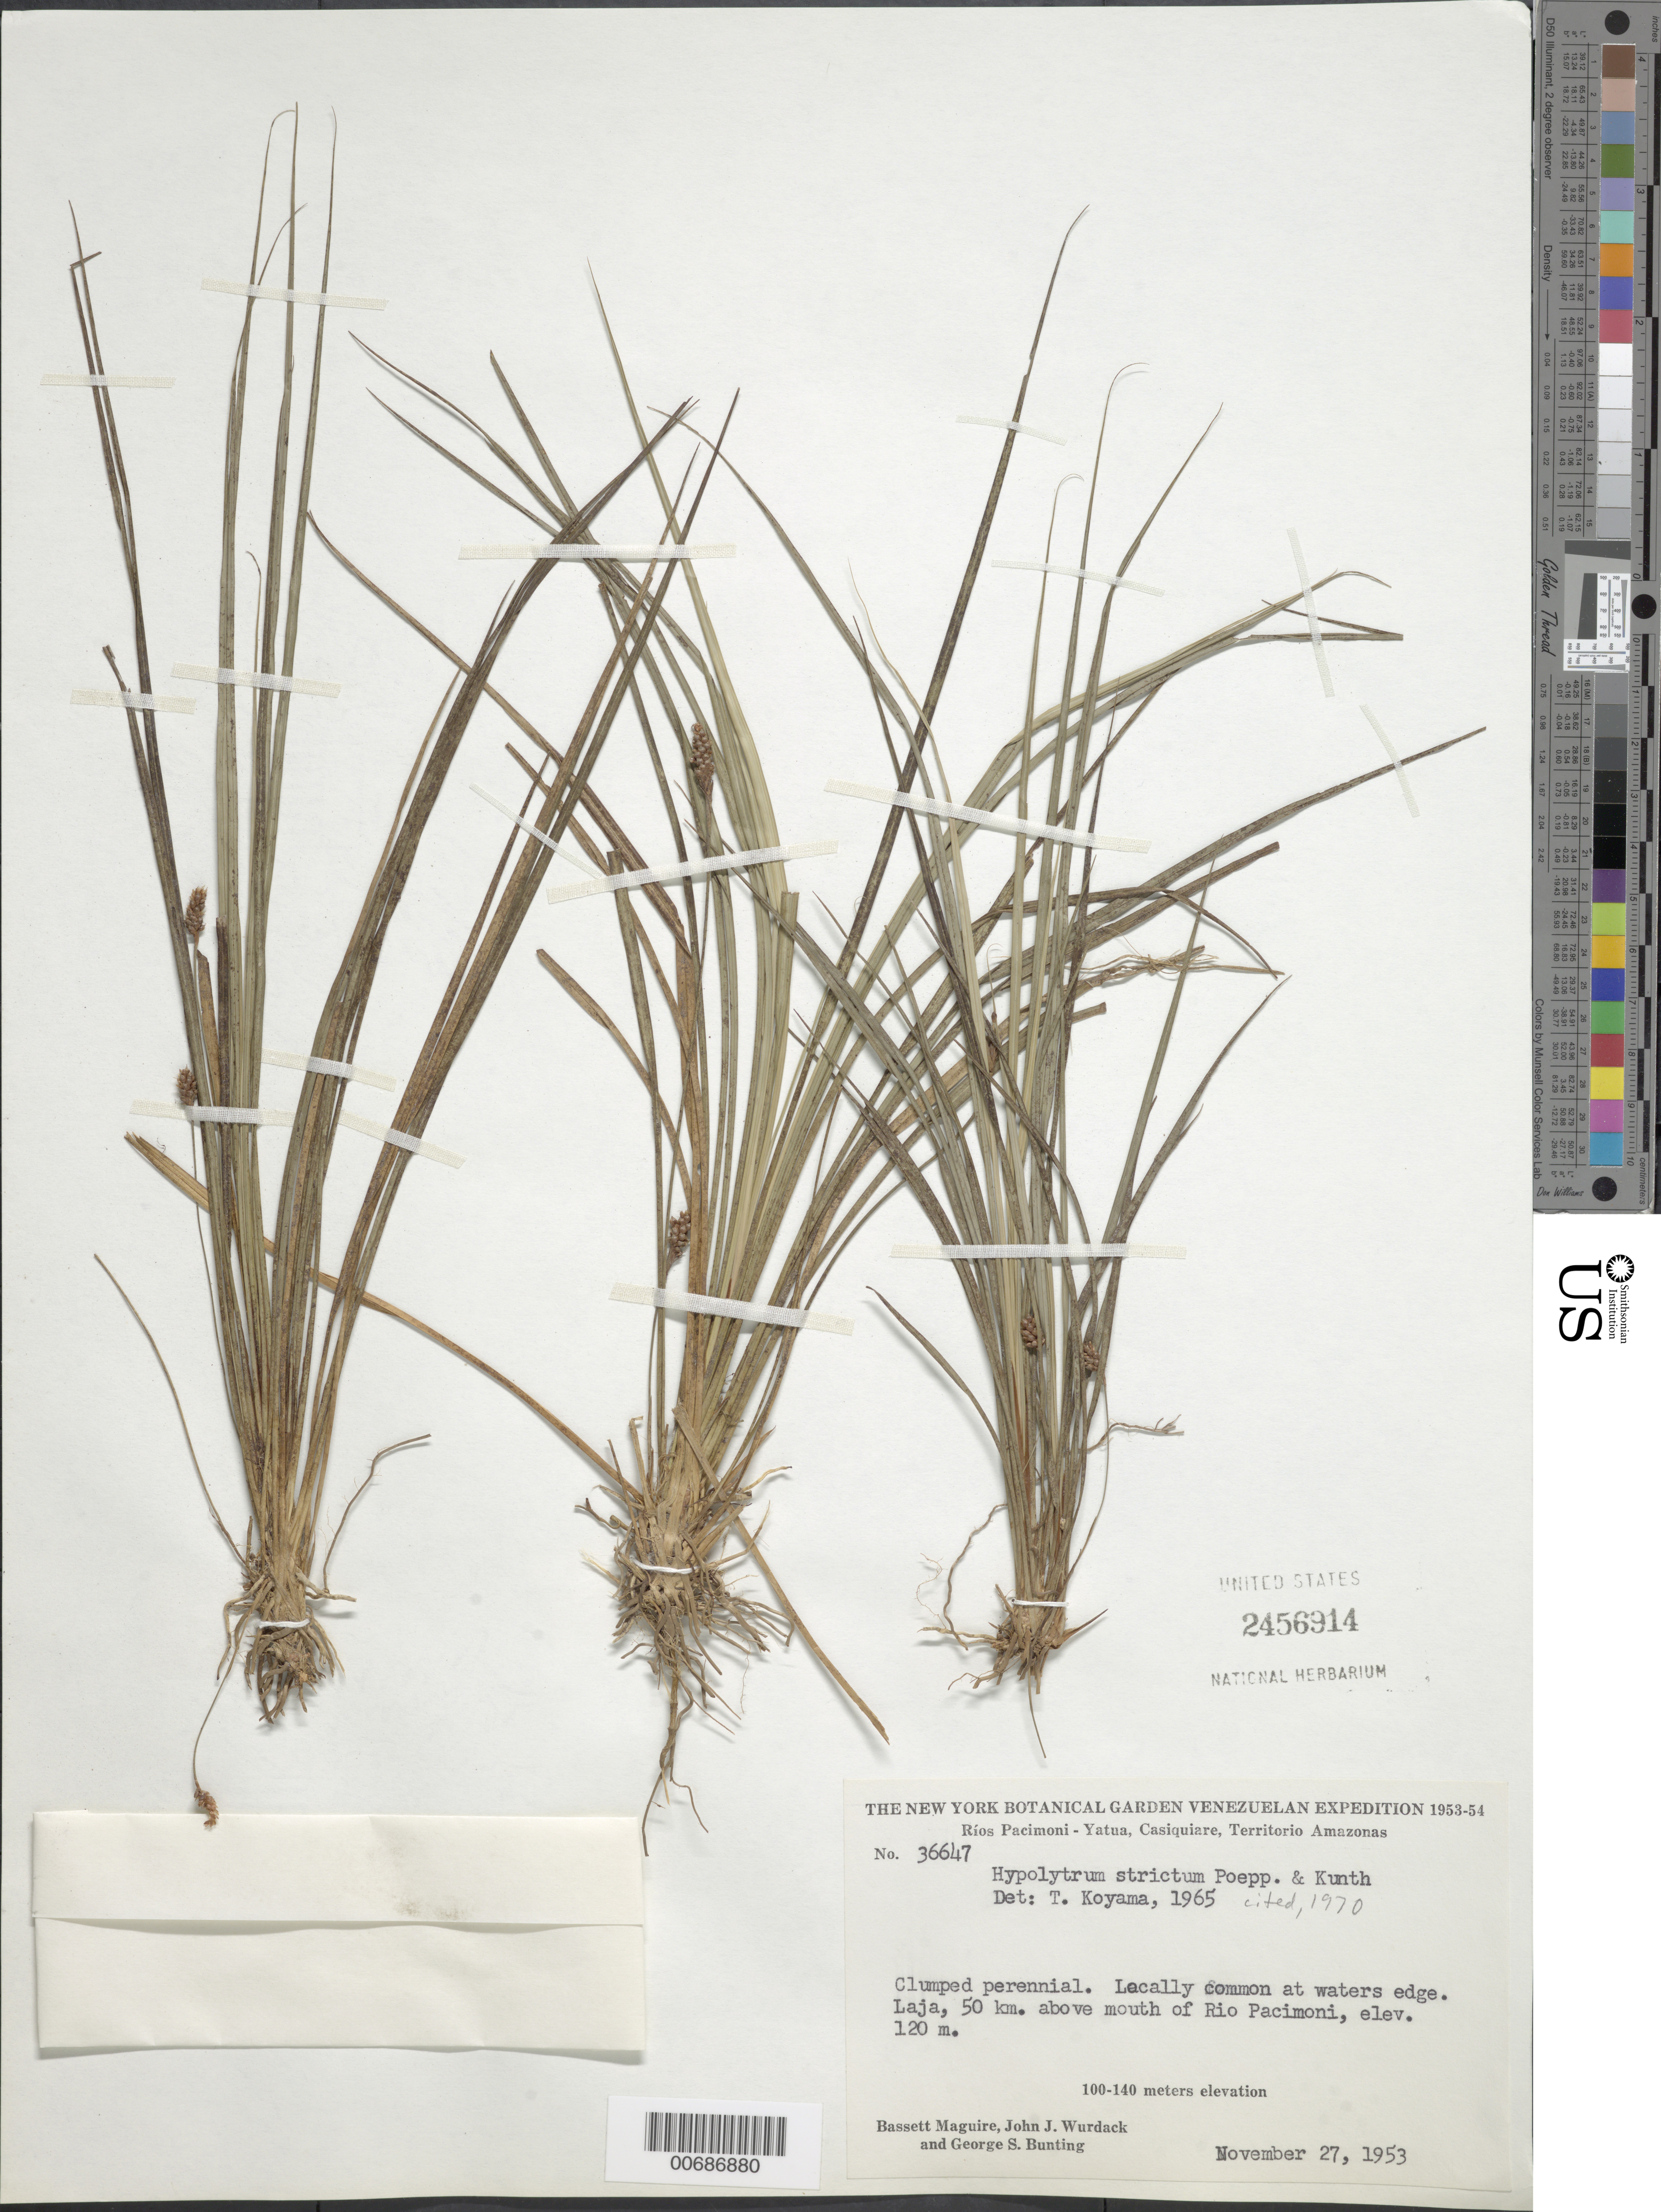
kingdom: Plantae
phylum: Tracheophyta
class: Liliopsida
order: Poales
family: Cyperaceae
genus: Hypolytrum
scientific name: Hypolytrum strictum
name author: Poepp. & Kunth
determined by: Koyama, Tetsuo M.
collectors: B. Maguire, J. J. Wurdack & G. S. Bunting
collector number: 36647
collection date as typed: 27-Nov-53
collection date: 1953-11-27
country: Venezuela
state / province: Amazonas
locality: Río Pacimoni, 50 km above mouth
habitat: Water's edge;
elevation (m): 100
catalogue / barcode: US 2456914